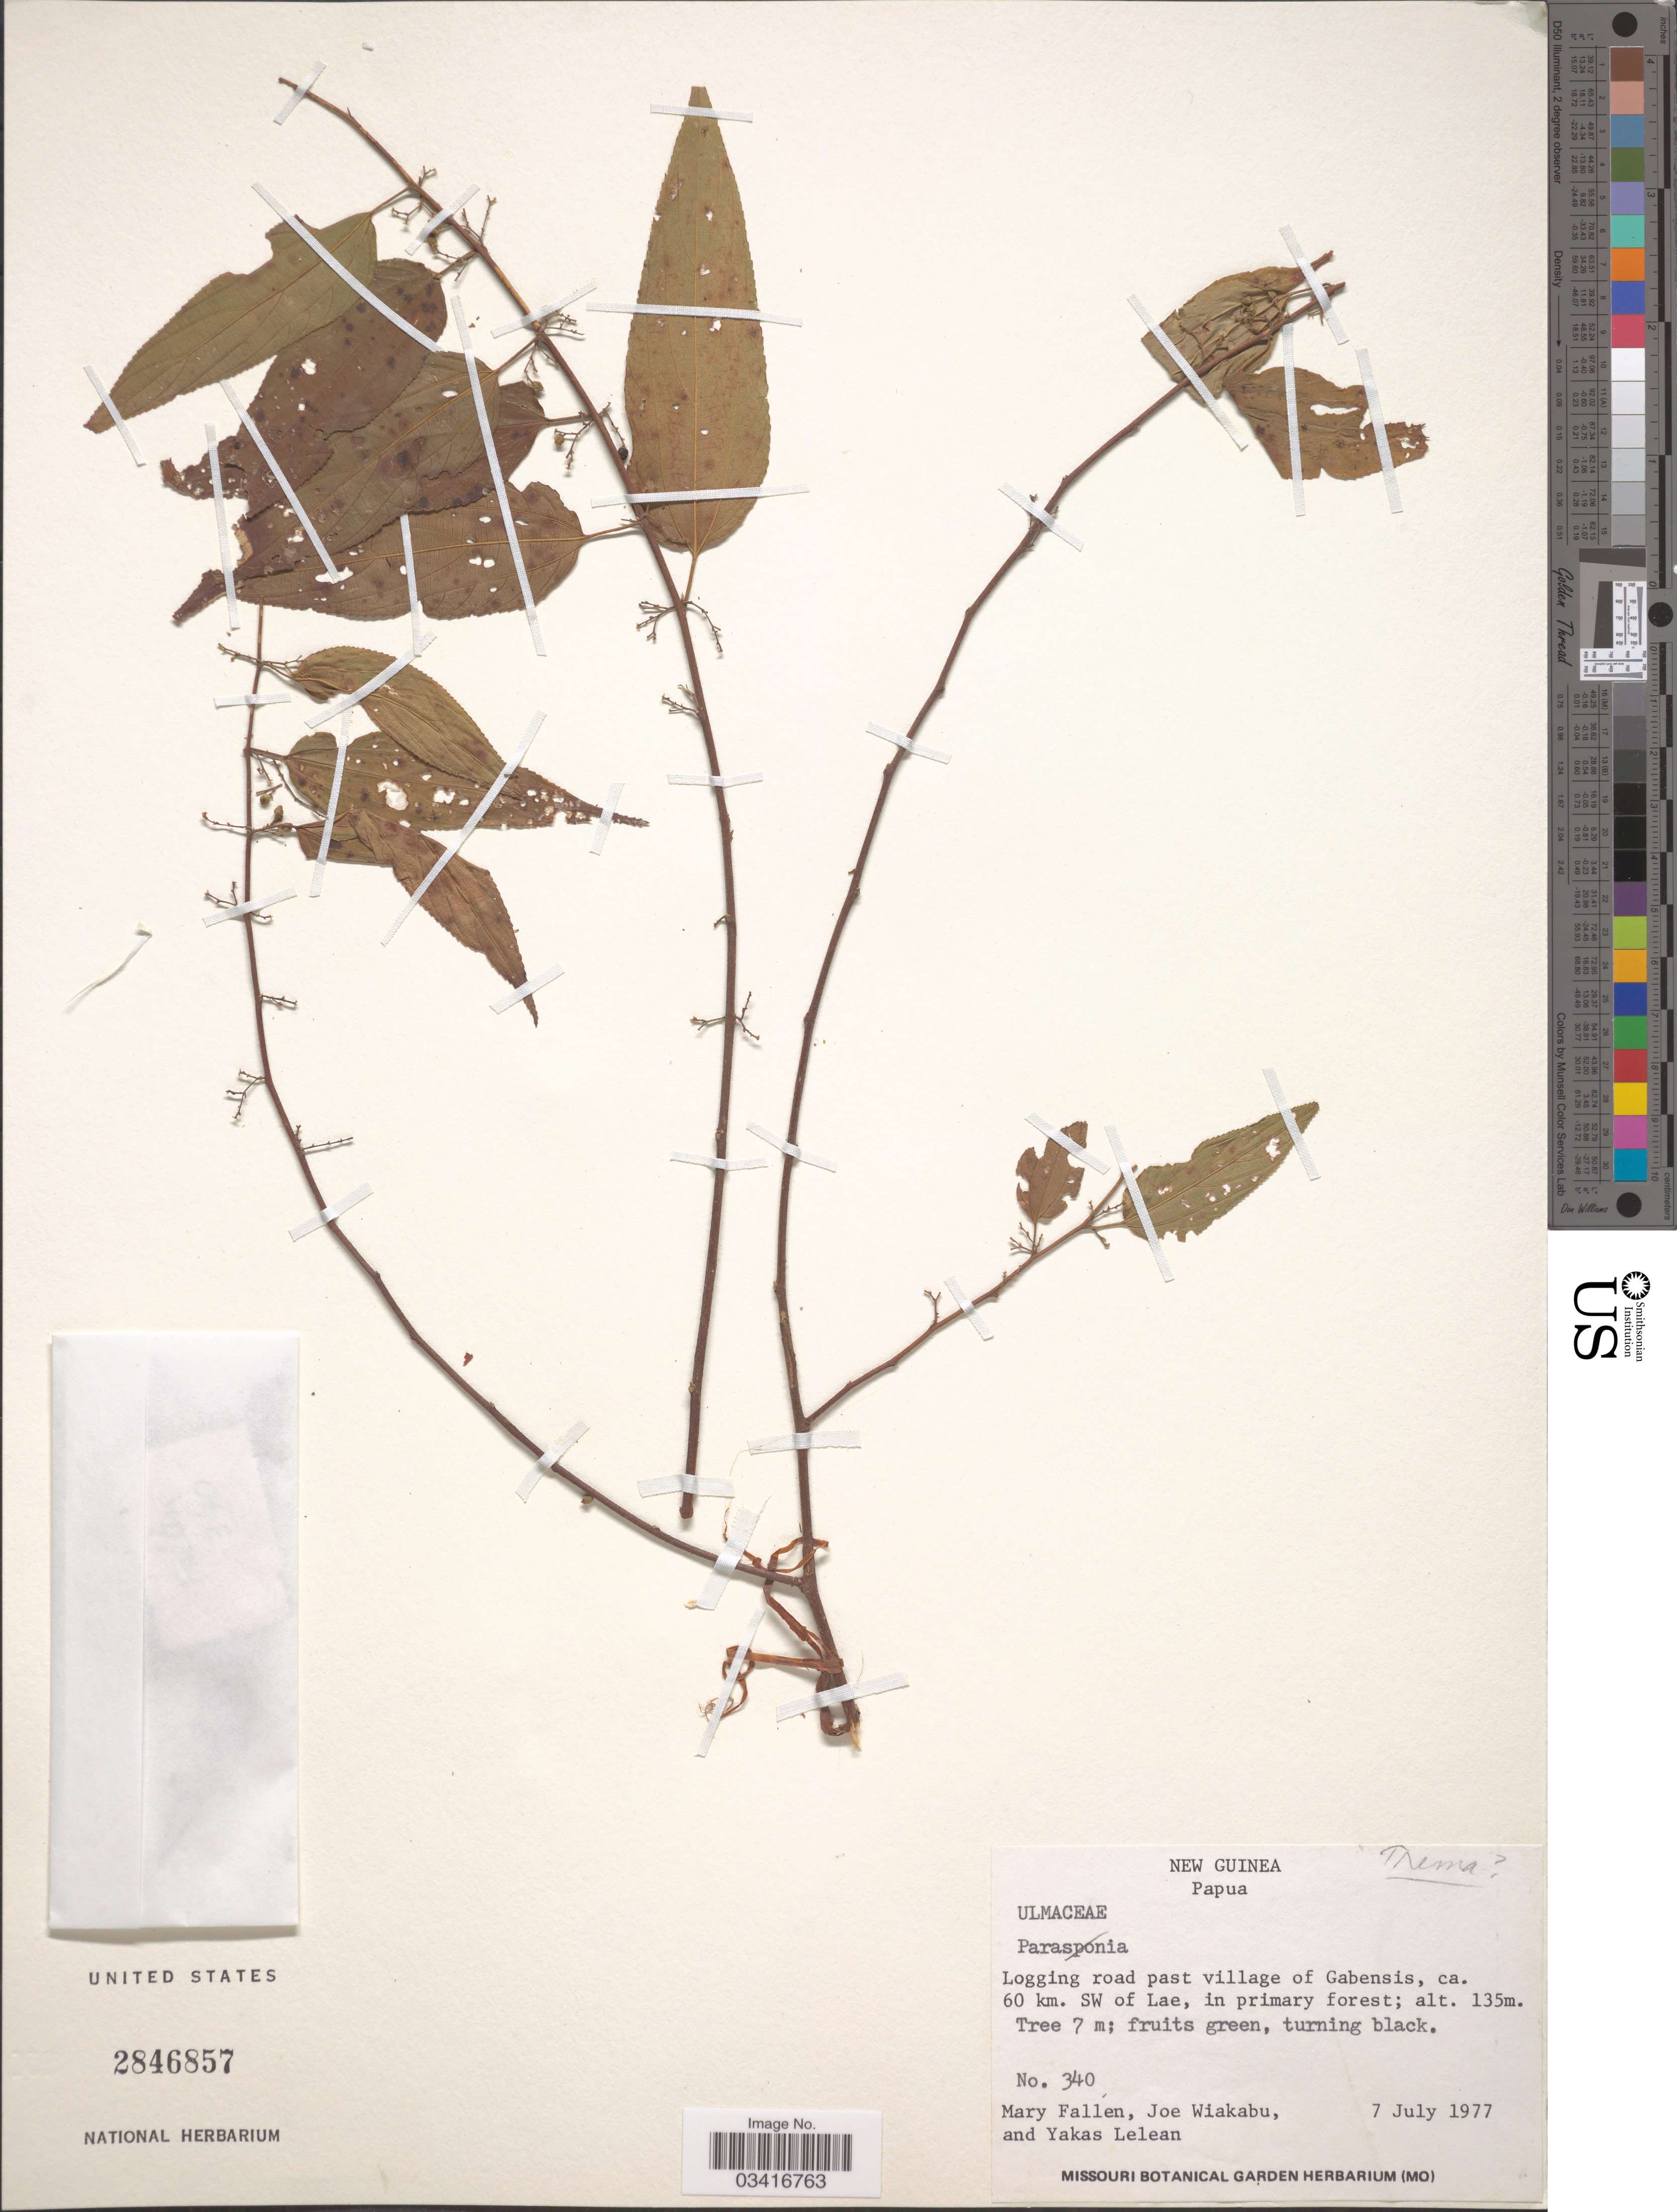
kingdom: Plantae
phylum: Tracheophyta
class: Magnoliopsida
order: Rosales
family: Cannabaceae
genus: Trema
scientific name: Trema sp.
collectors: M. Fallen, J. Wiakabu & Y. Lelean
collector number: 340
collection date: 1977-07-07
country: Papua New Guinea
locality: Logging road past village of Gabensis, ca. 60 km. SW of Lae.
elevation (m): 135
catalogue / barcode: US 2846857